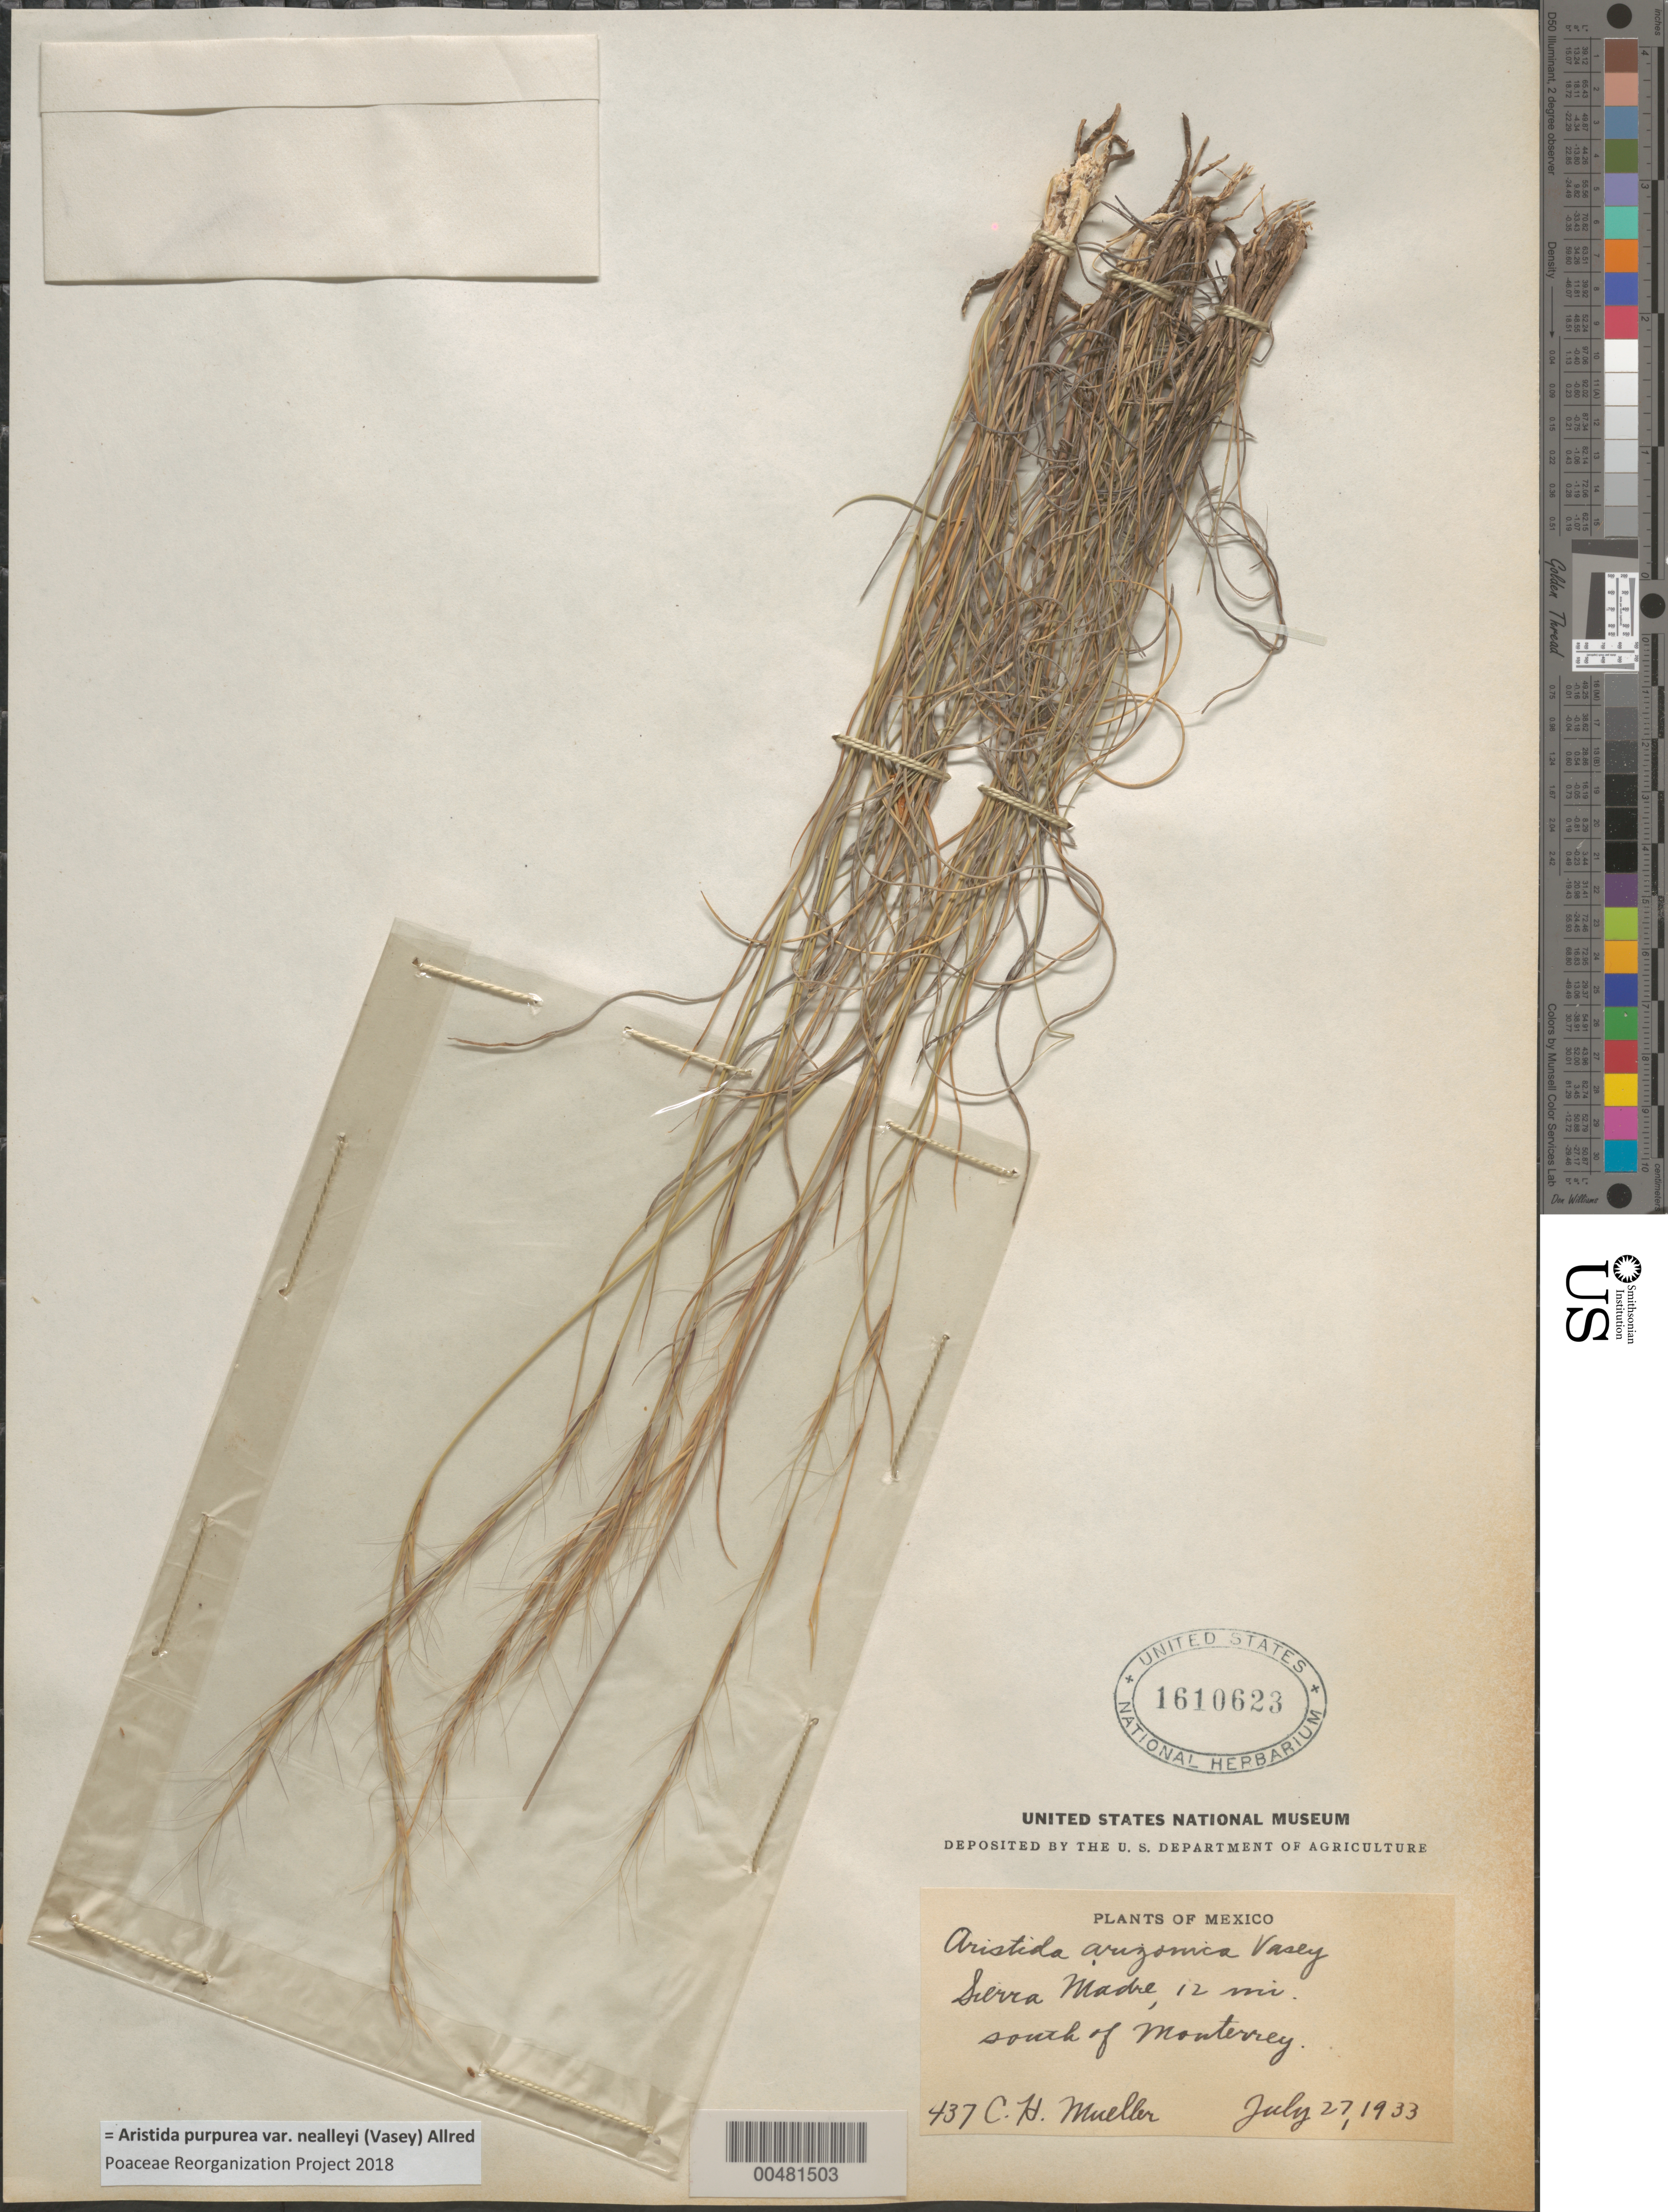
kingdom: Plantae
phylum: Tracheophyta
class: Liliopsida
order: Poales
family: Poaceae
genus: Aristida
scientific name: Aristida purpurea var. nealleyi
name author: (Vasey) Allred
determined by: Poaceae Reorganization Project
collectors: C. H. Muller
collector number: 437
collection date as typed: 27 Jul 1933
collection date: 1933-07-27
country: Mexico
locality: Sierra Madre, 12 mi S of Monterrey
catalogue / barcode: US 1610623